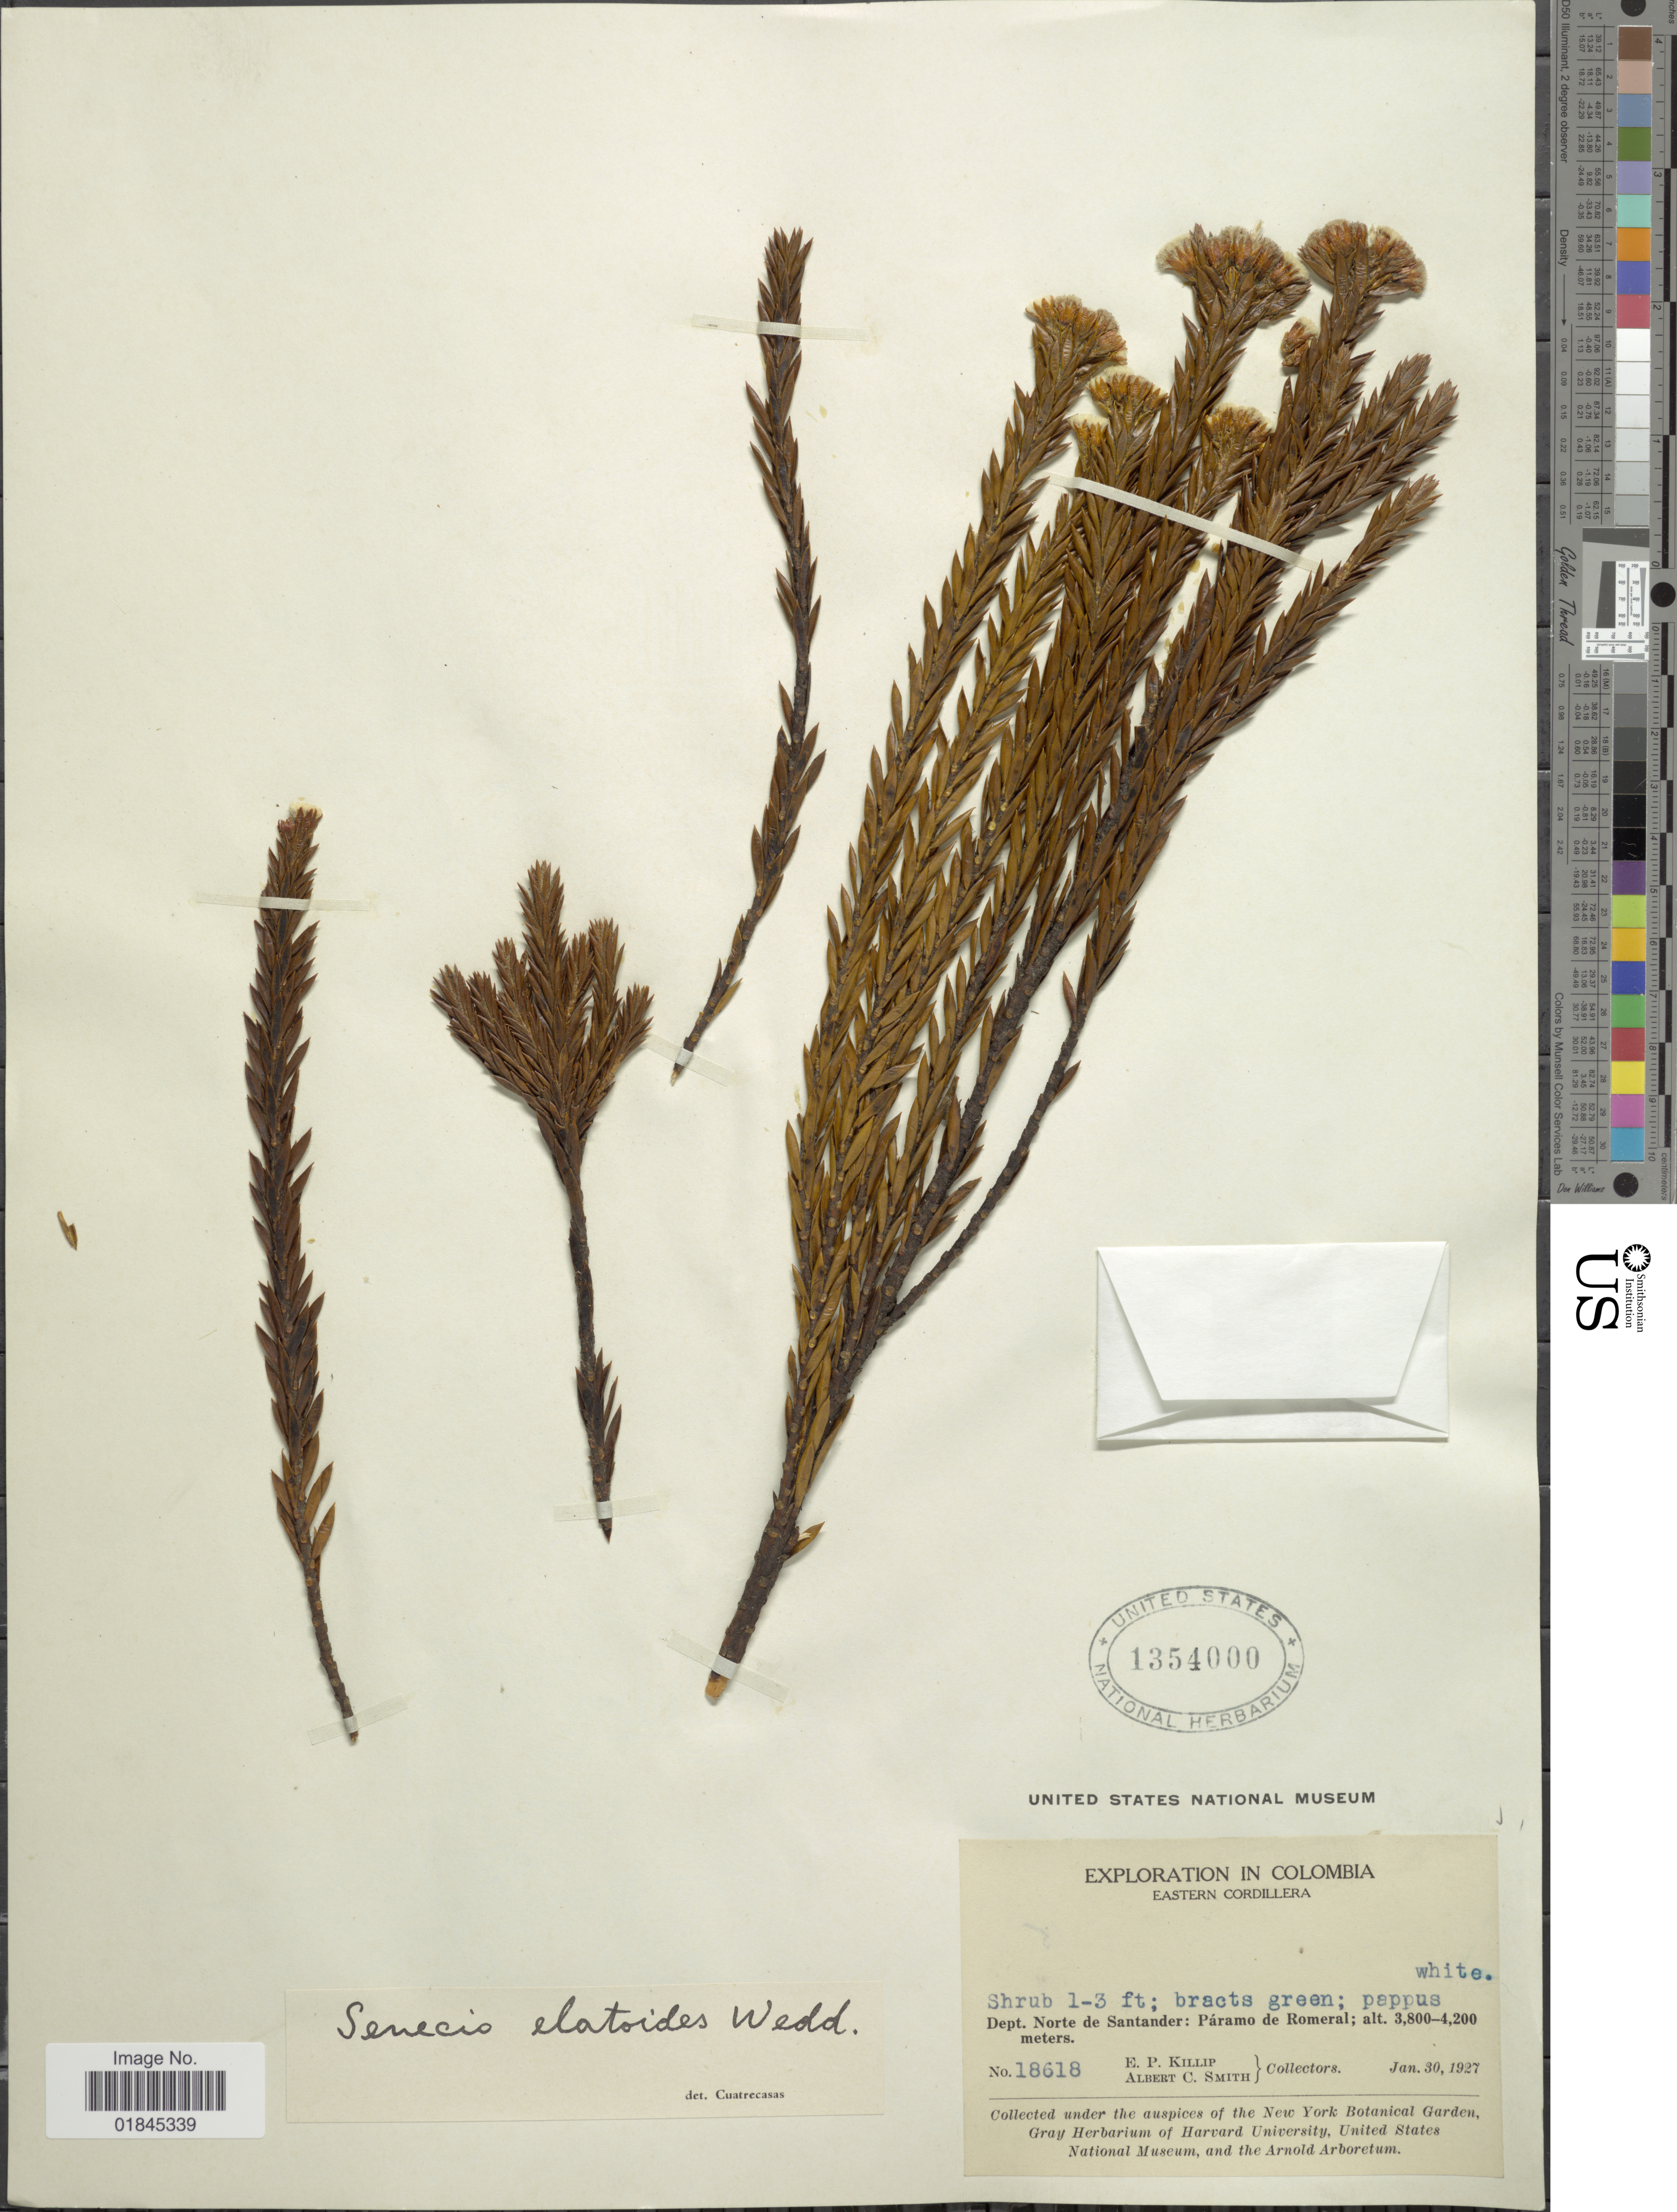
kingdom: Plantae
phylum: Tracheophyta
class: Magnoliopsida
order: Asterales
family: Asteraceae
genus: Pentacalia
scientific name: Pentacalia elatoides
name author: (Wedd.) Cuatrec.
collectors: E. P. Killip & A. C. Smith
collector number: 18618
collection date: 1927-01-30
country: Colombia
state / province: Norte de Santander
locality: Eastern Cordillera. Dept. Norte de Santander: Páramo de Romeral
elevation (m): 3800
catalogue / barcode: US 1354000